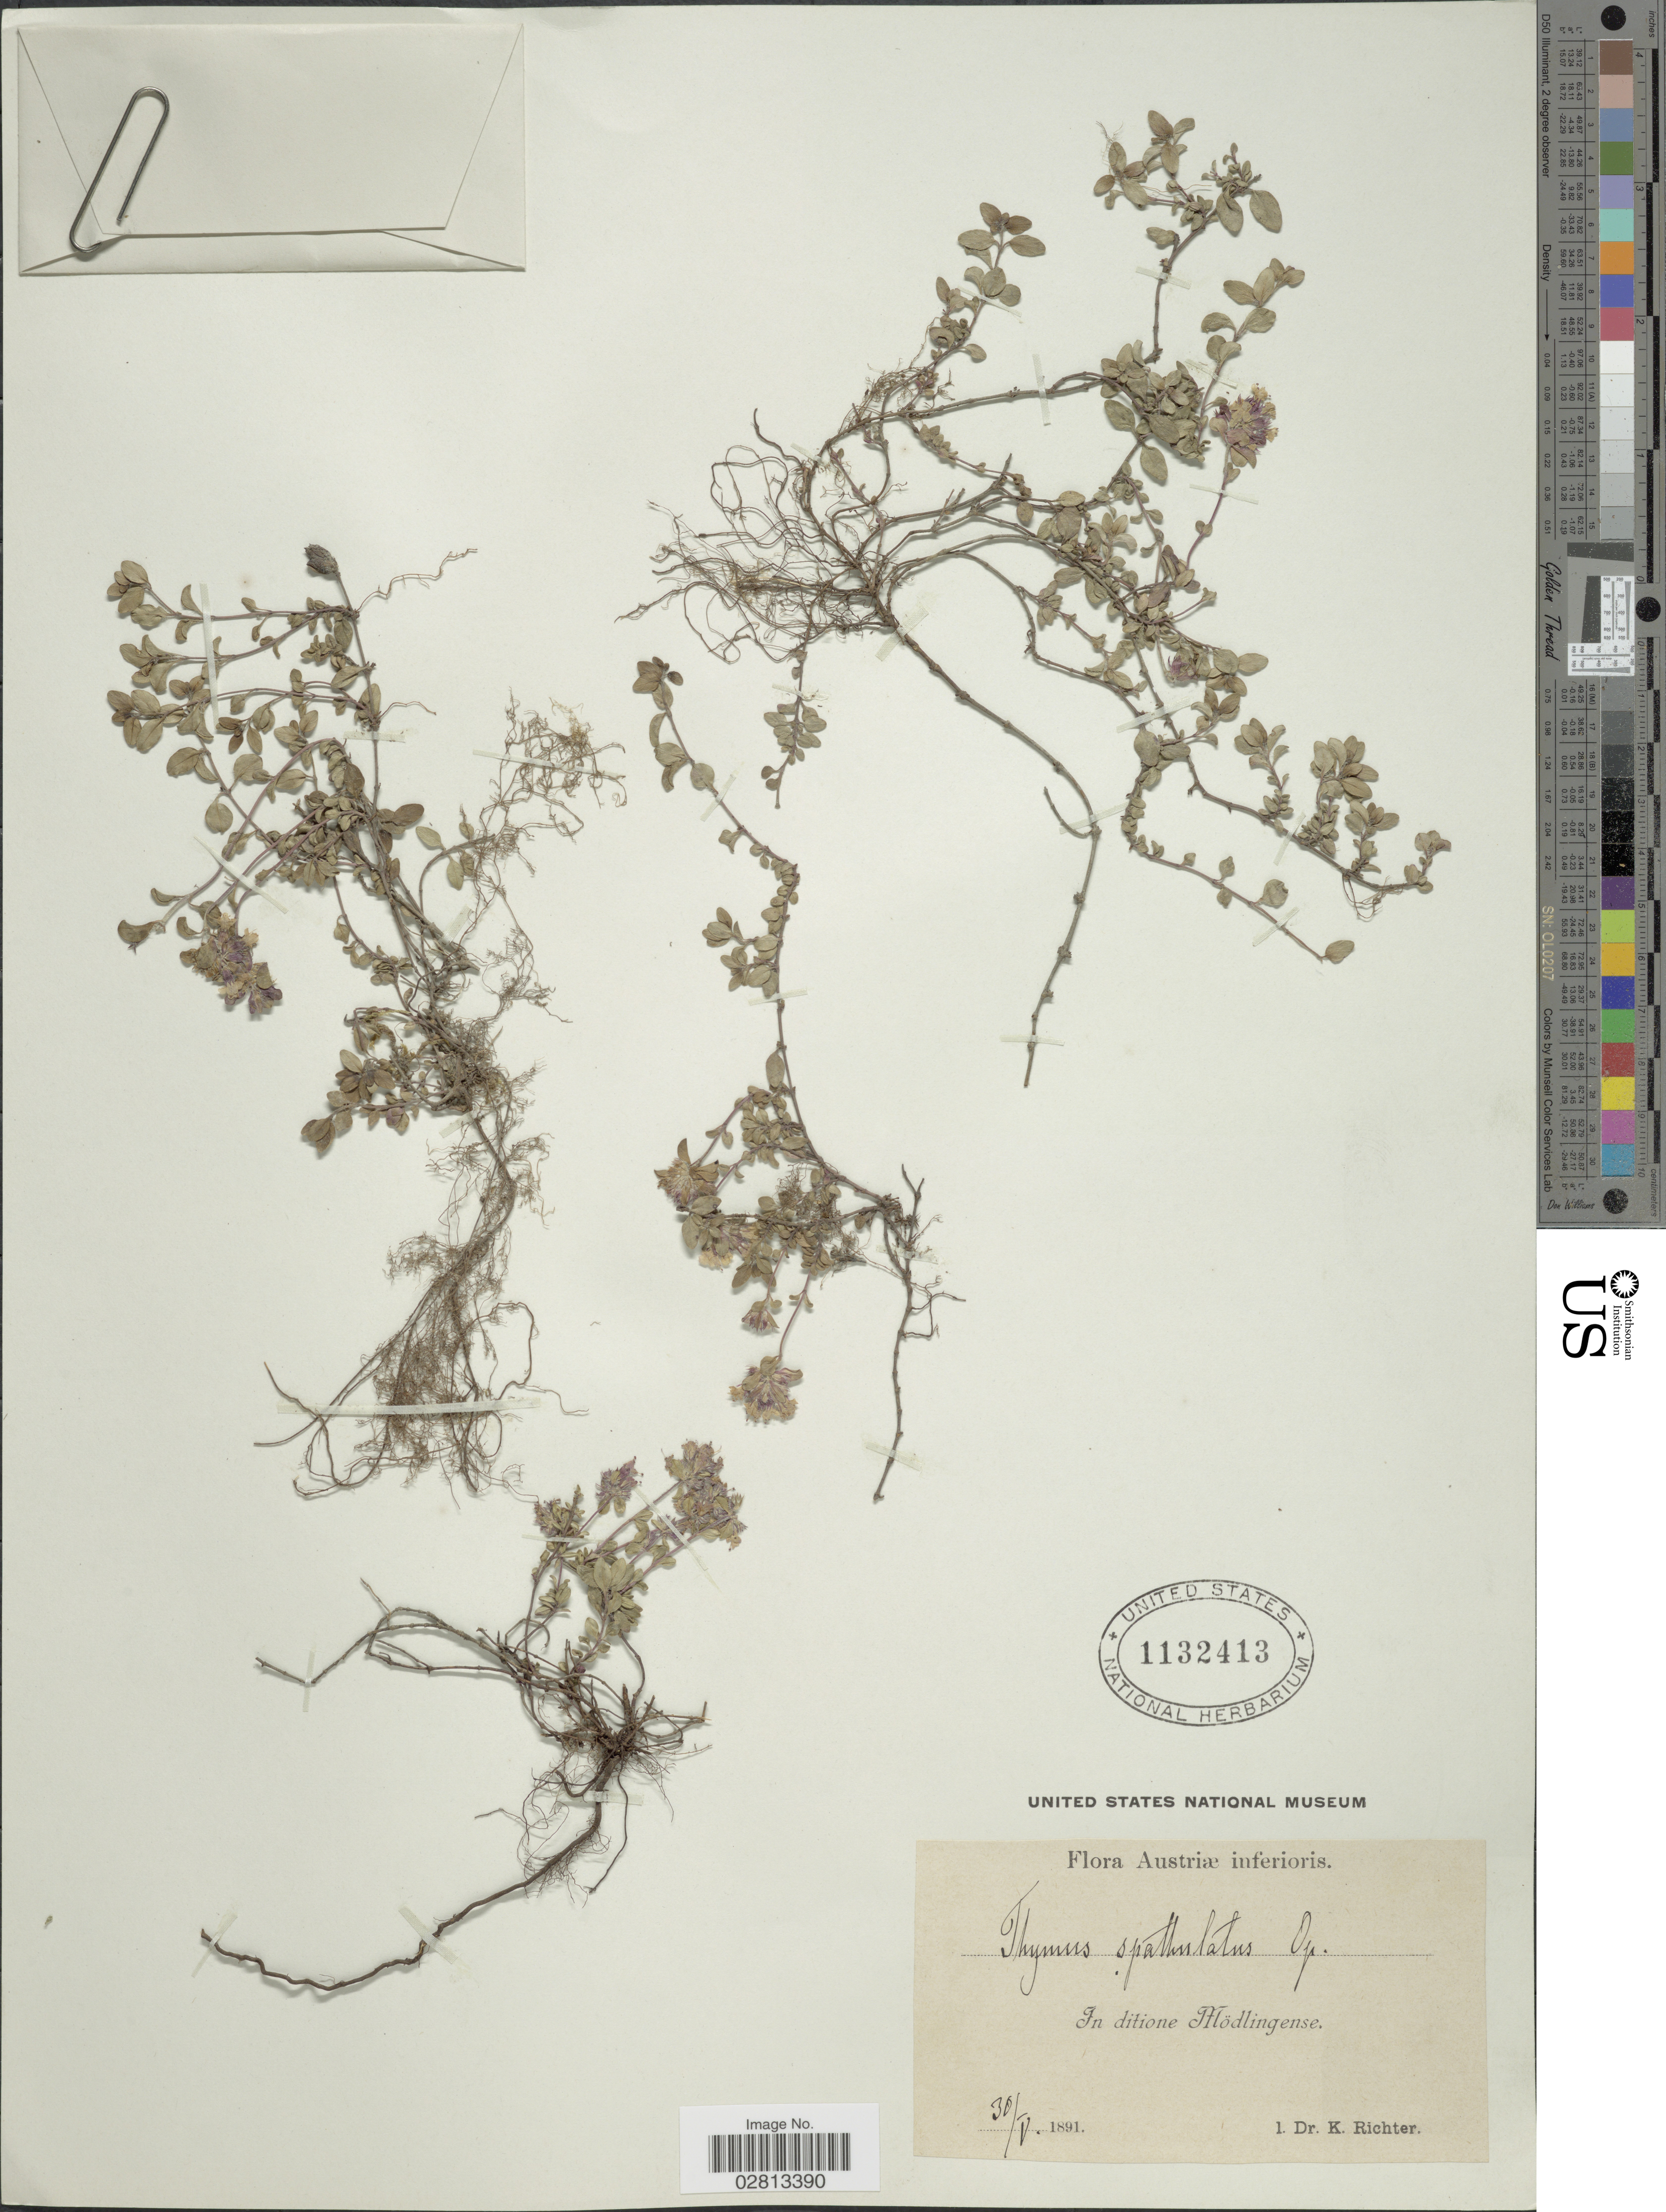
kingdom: Plantae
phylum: Tracheophyta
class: Magnoliopsida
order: Lamiales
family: Lamiaceae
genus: Thymus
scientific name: Thymus spathulatus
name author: Opiz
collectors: K. Richter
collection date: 1891-05-30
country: Austria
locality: Austriæ inferioris. In ditione Mödlingense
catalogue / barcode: US 1132413